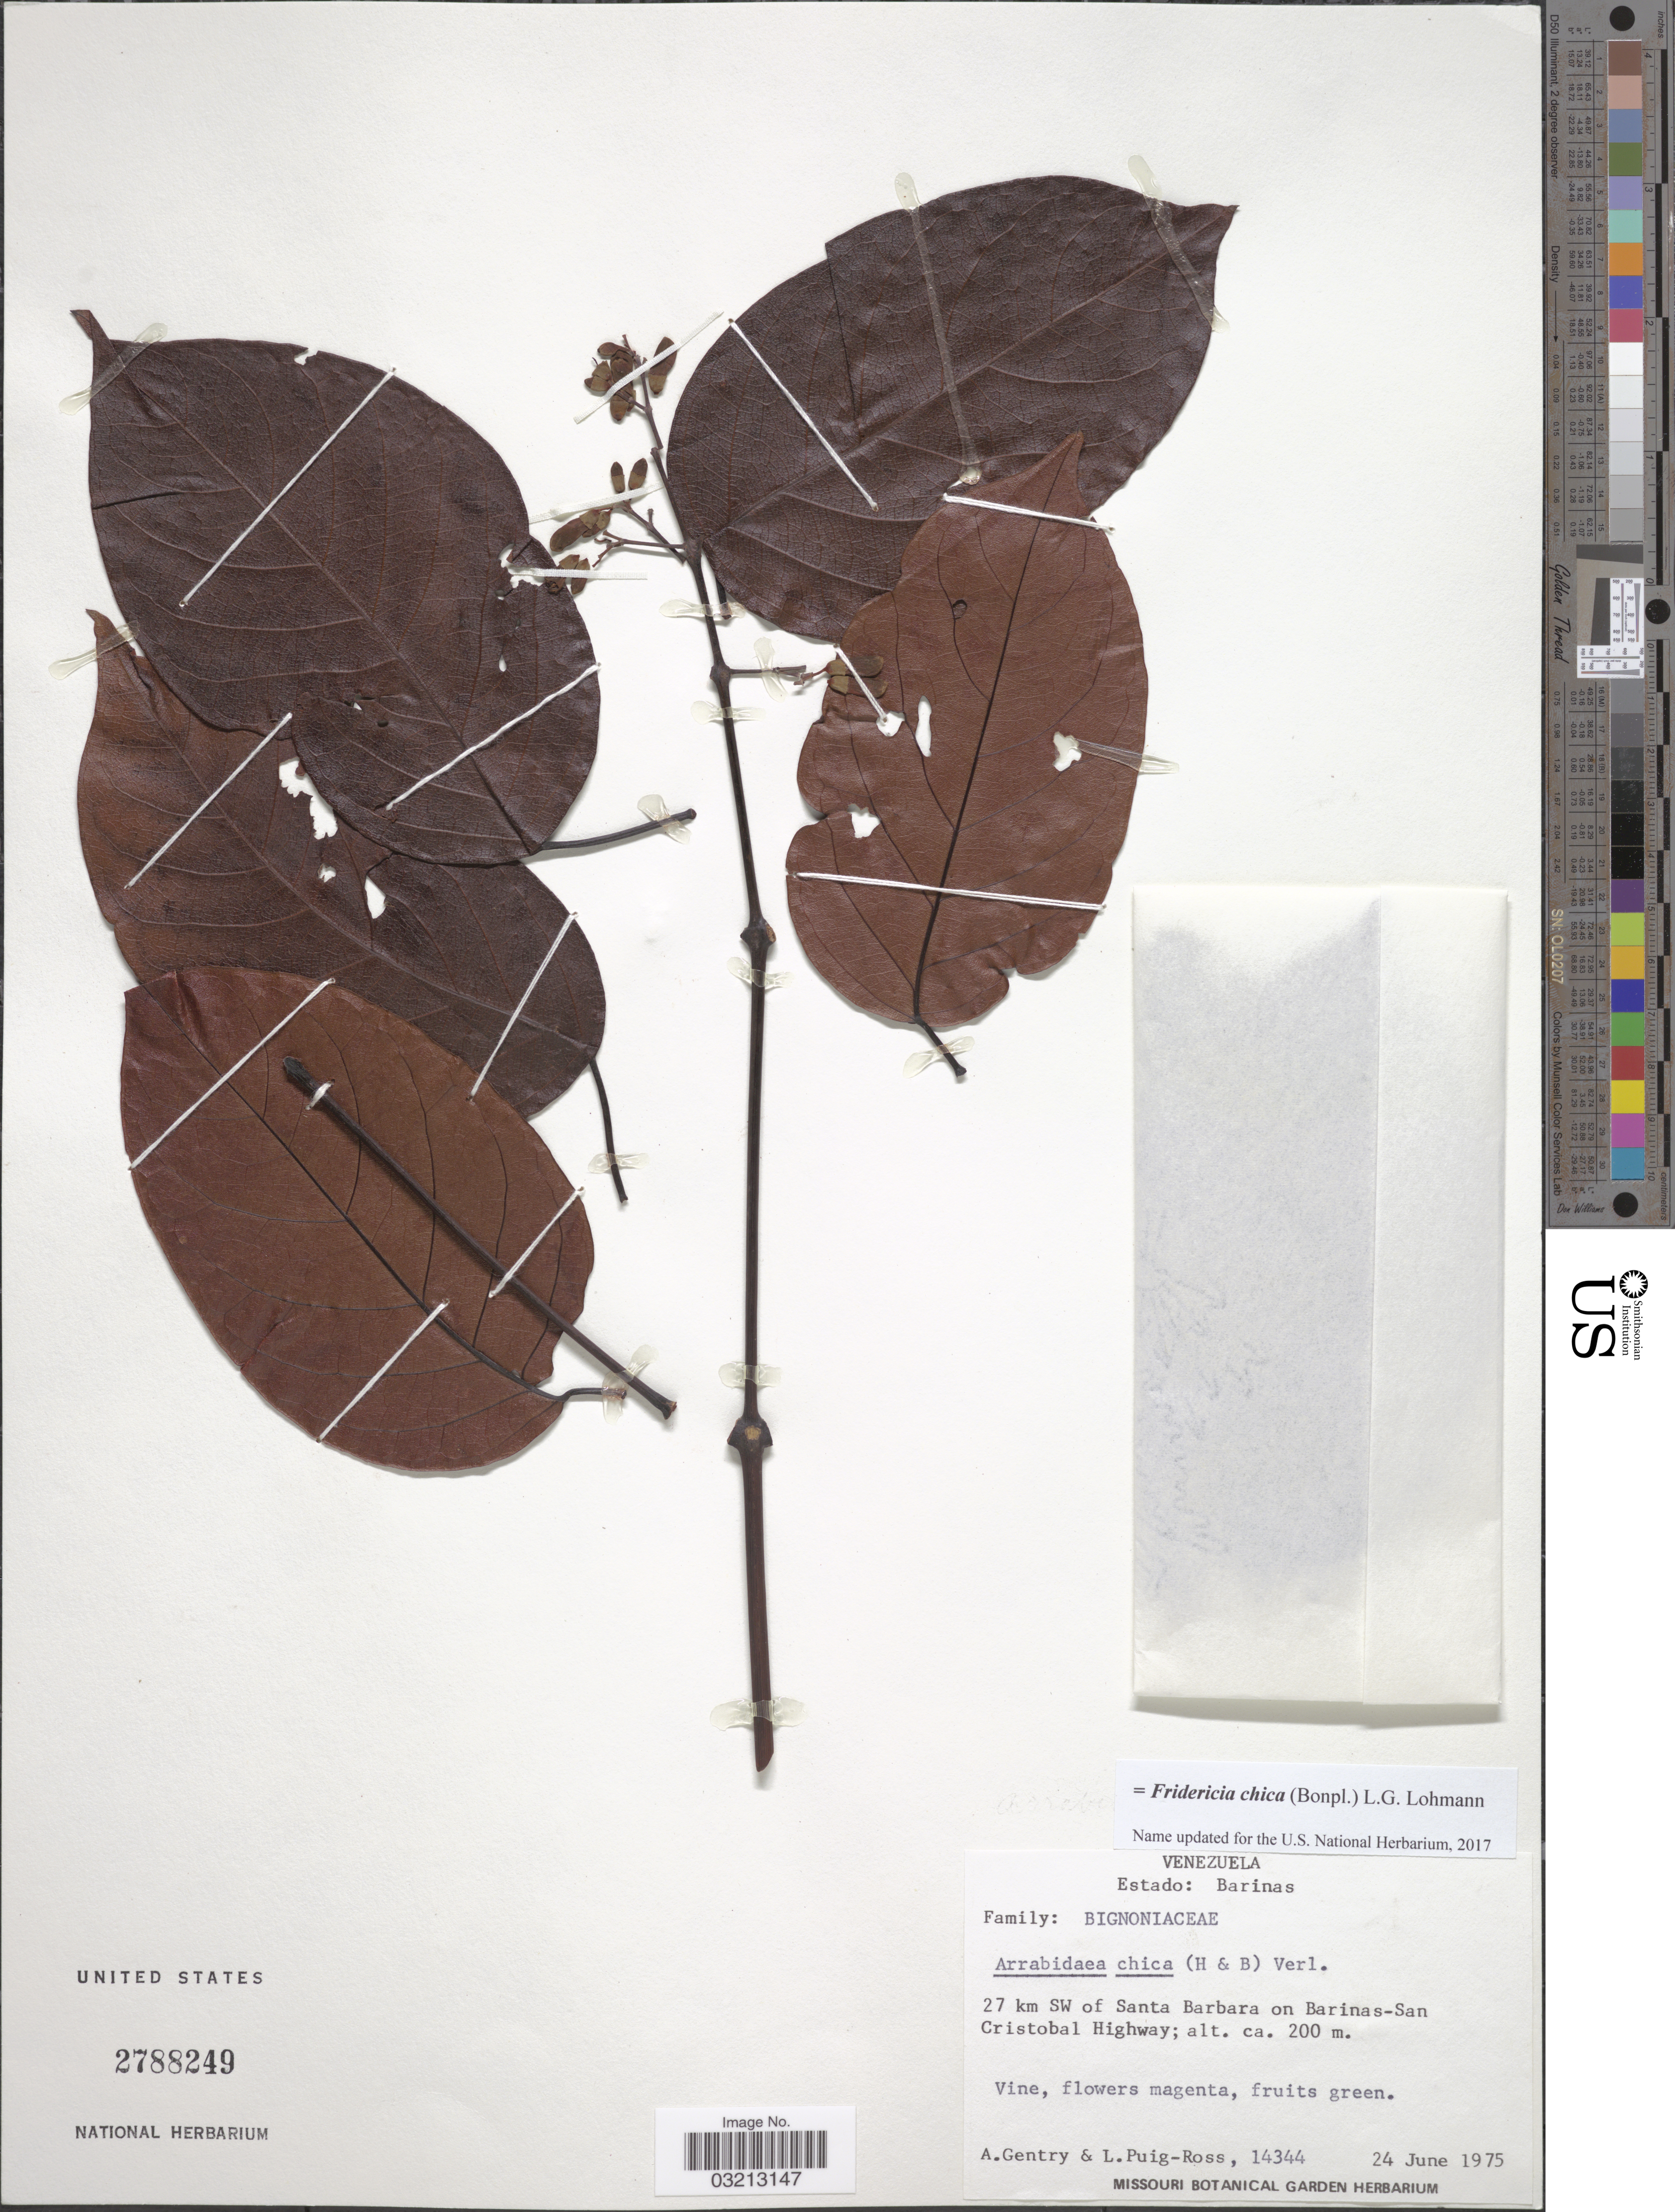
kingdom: Plantae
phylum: Tracheophyta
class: Magnoliopsida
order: Lamiales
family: Bignoniaceae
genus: Fridericia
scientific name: Fridericia chica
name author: (Bonpl.) L.G. Lohmann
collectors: A. H. Gentry & L. Puig-Ross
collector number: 14344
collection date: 1975-06-24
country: Venezuela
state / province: Barinas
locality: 27 km SW of Santa Barbara on Barinas-San Cristobal Highway.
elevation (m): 200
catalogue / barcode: US 2788249